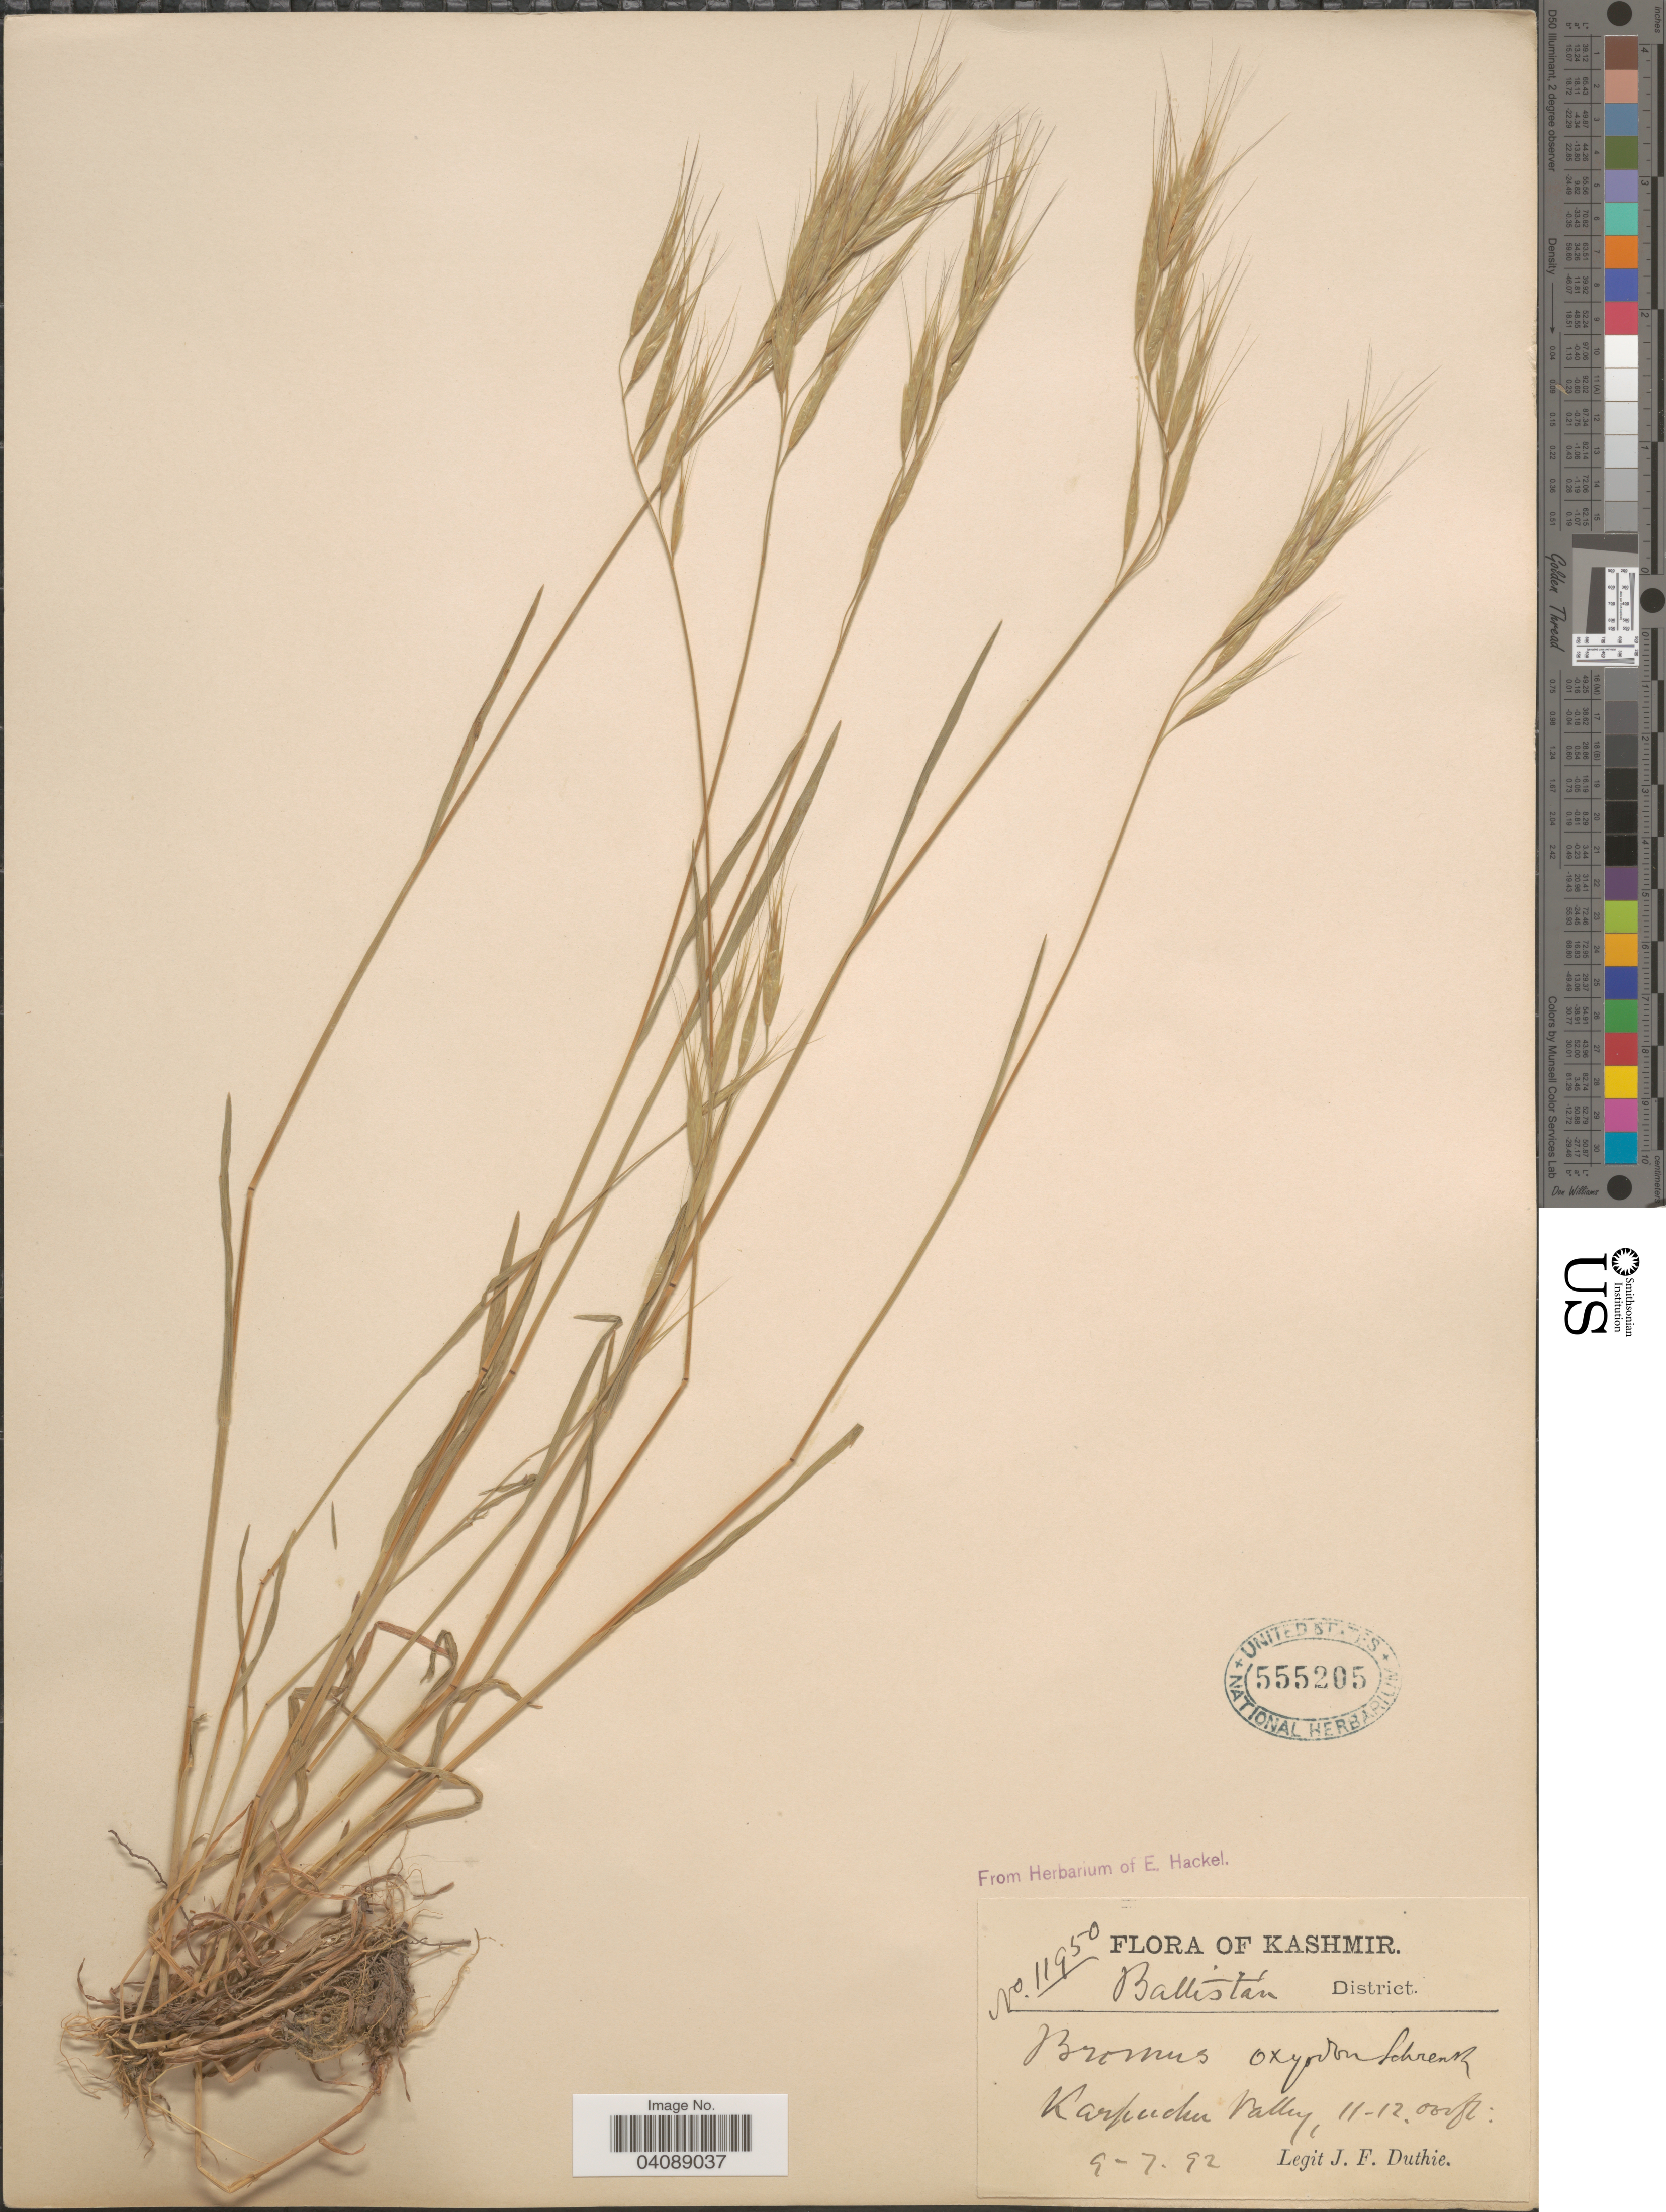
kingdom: Plantae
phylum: Tracheophyta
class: Liliopsida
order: Poales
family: Poaceae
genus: Bromus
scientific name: Bromus oxyodon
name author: Schrenk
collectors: J. F. Duthie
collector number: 11950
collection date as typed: Transcribed d/m/y: 9/7/92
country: India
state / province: Jammu and Kashmir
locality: Kashmir. Baltistan District. Karpuchu Valley.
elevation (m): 3353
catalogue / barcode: US 555205